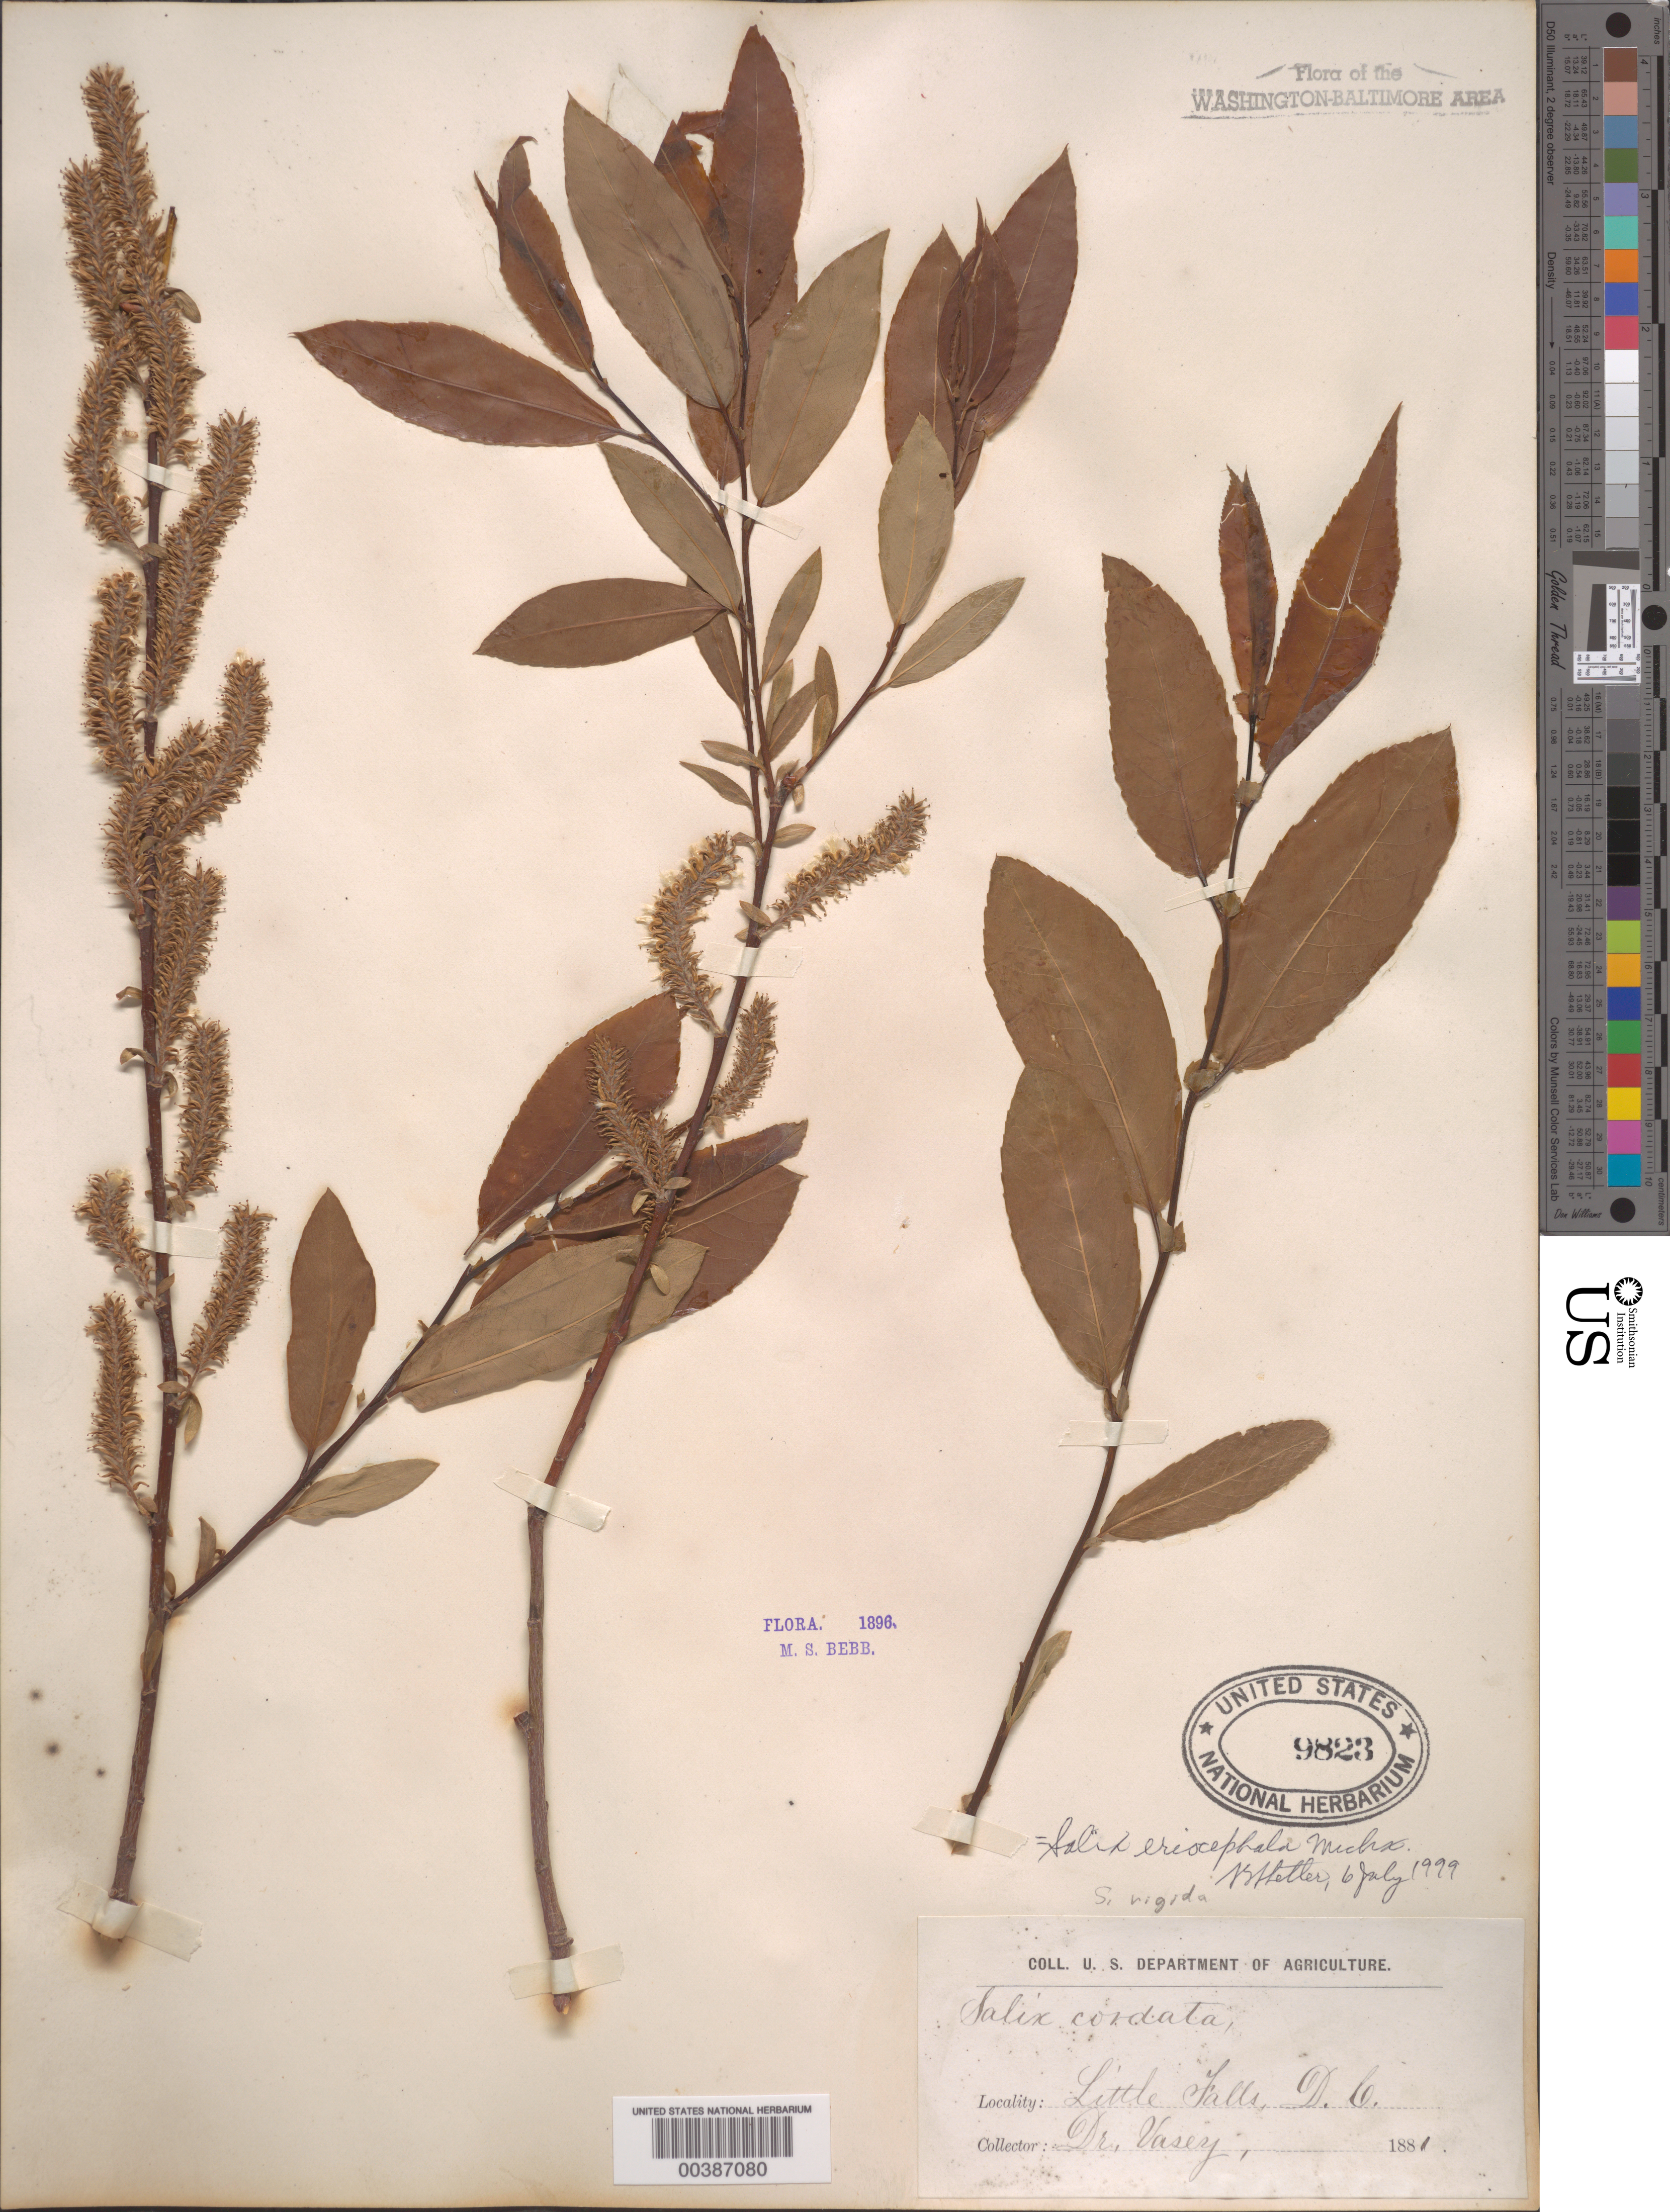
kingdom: Plantae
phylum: Tracheophyta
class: Magnoliopsida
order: Malpighiales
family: Salicaceae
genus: Salix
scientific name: Salix eriocephala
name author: Michx.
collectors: G. Vasey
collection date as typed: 1881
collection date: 1881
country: United States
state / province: District of Columbia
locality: Little Falls C. and O. Canal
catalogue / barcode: US 9823